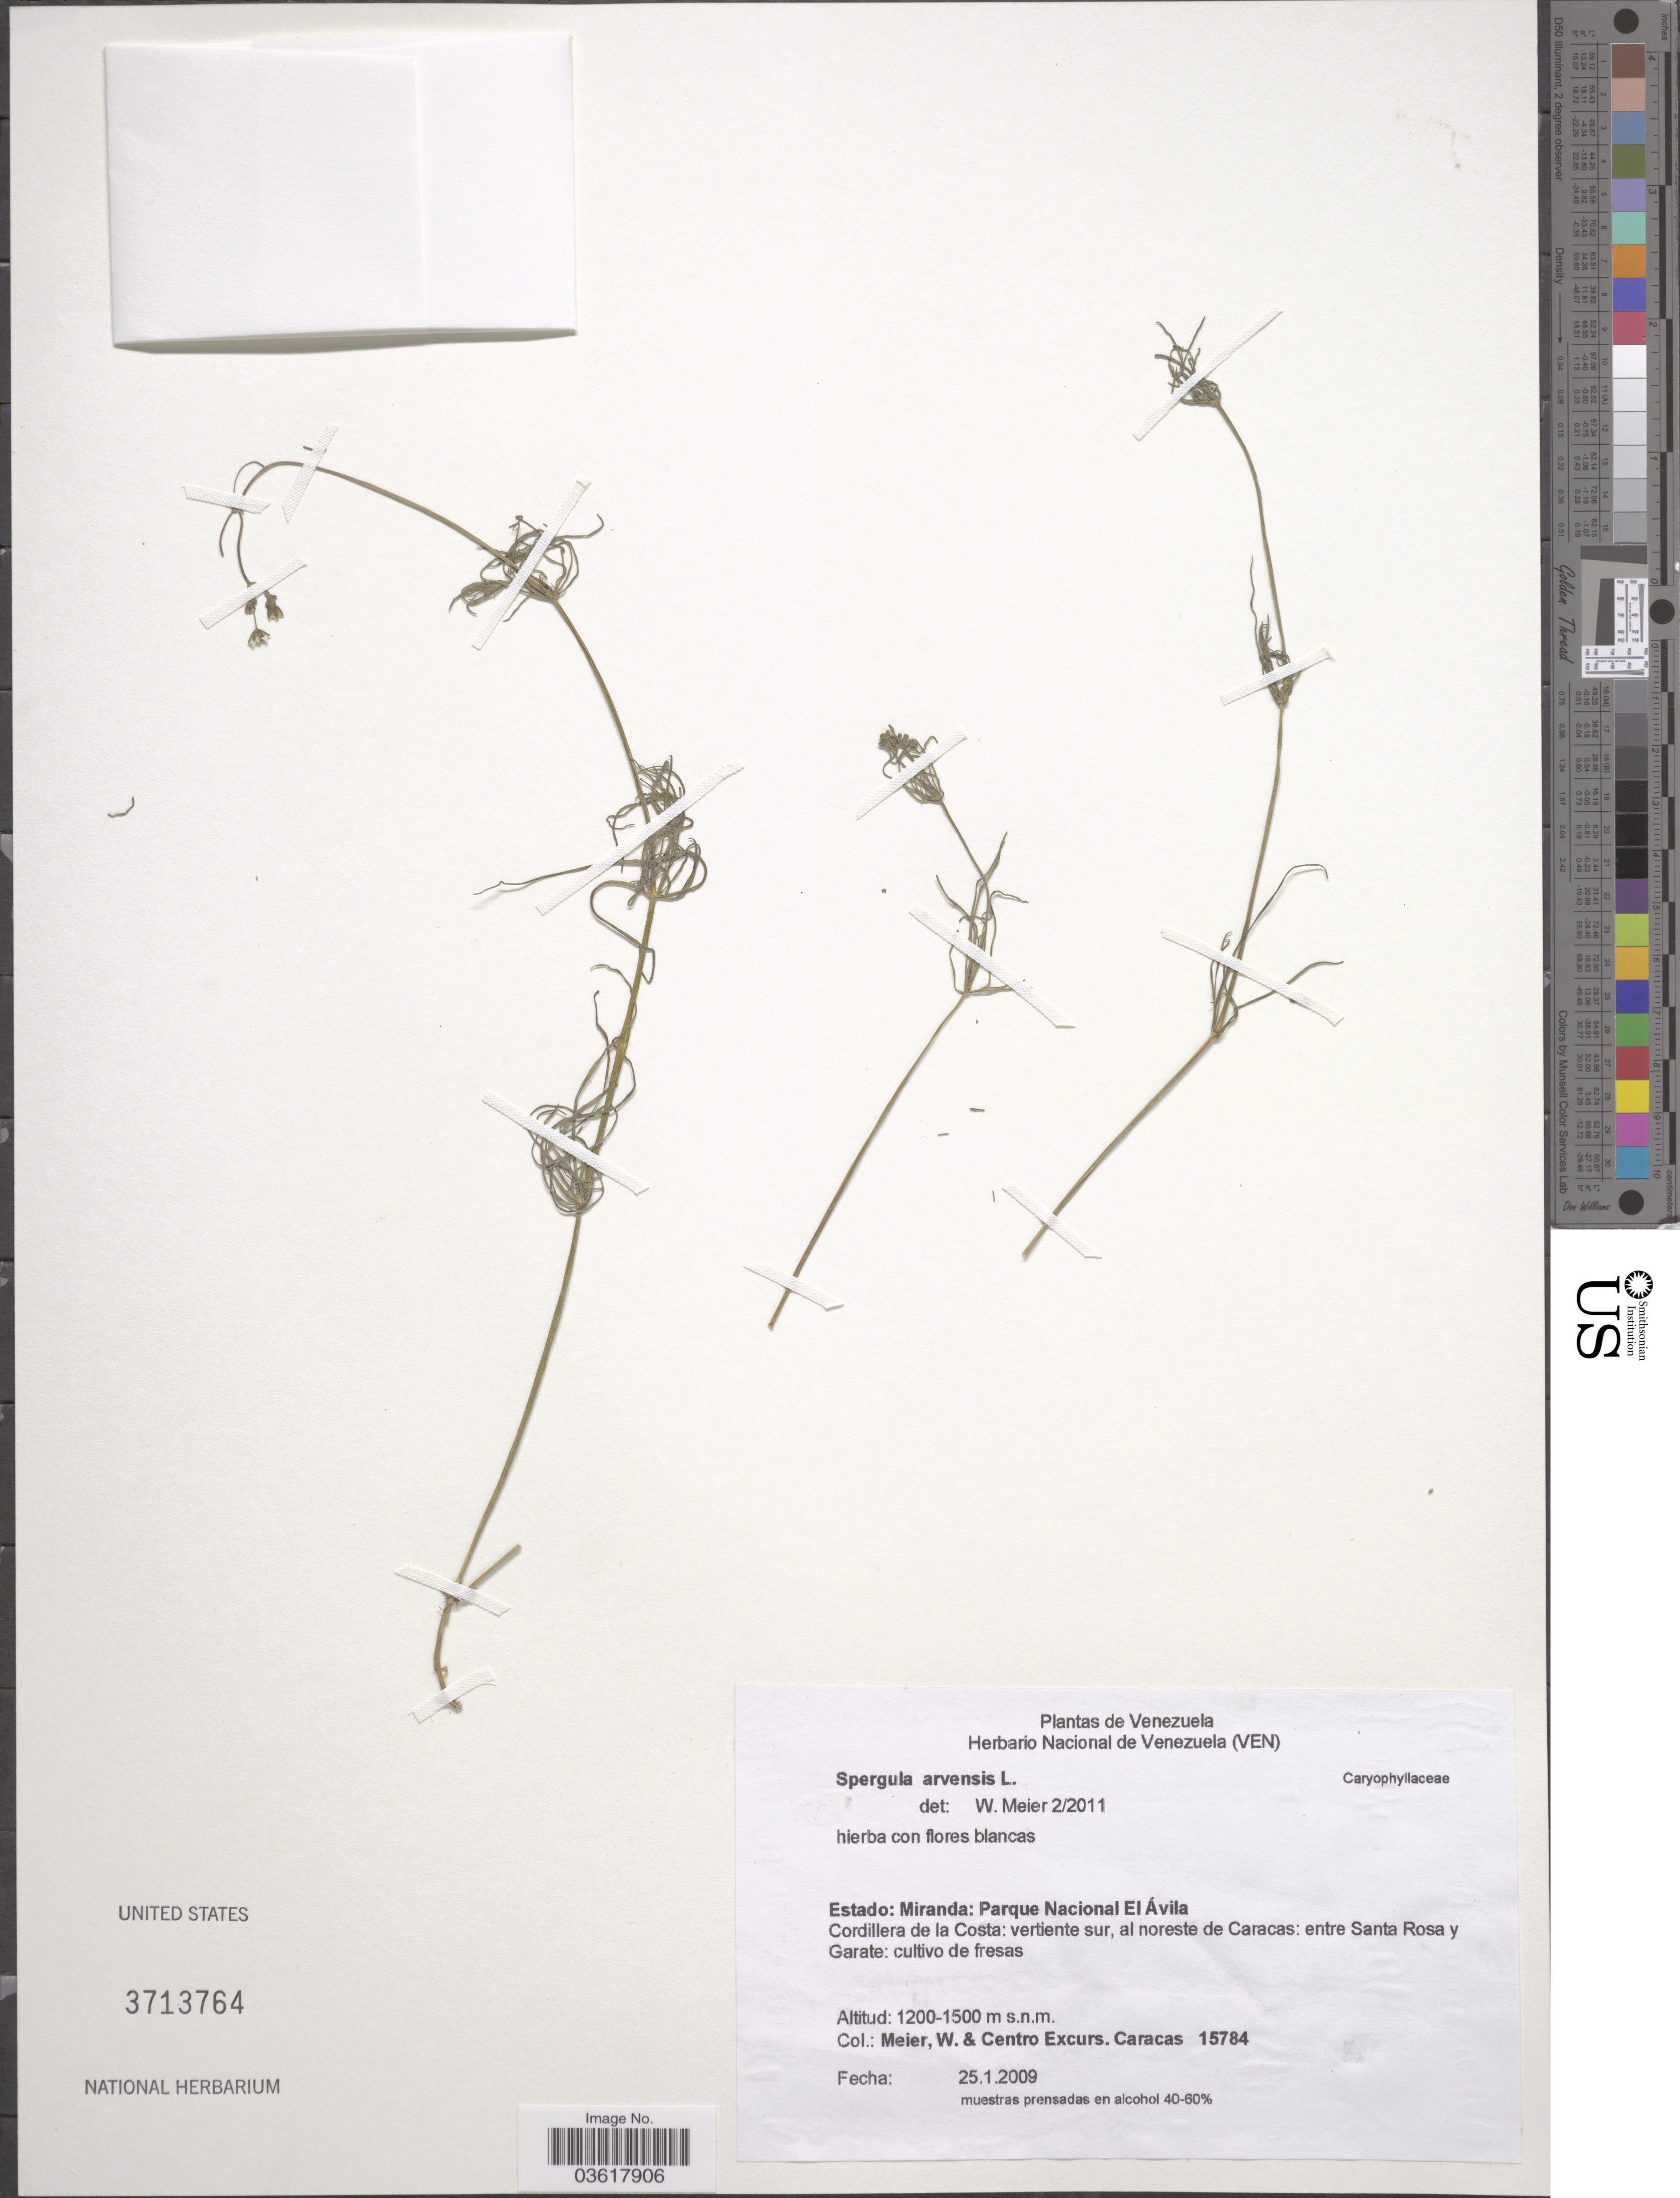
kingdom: Plantae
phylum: Tracheophyta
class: Magnoliopsida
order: Caryophyllales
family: Caryophyllaceae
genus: Spergula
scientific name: Spergula arvensis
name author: L.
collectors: W. Meier & Centro Excurs. Caracas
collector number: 15784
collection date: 2009-01-25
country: Venezuela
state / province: Miranda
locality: Parque Nacional El Ávila. Cordillera de la Costa: vertiente sur, al noreste de Caracas: entre Santa Rosa y Garate.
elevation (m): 1200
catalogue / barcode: US 3713764